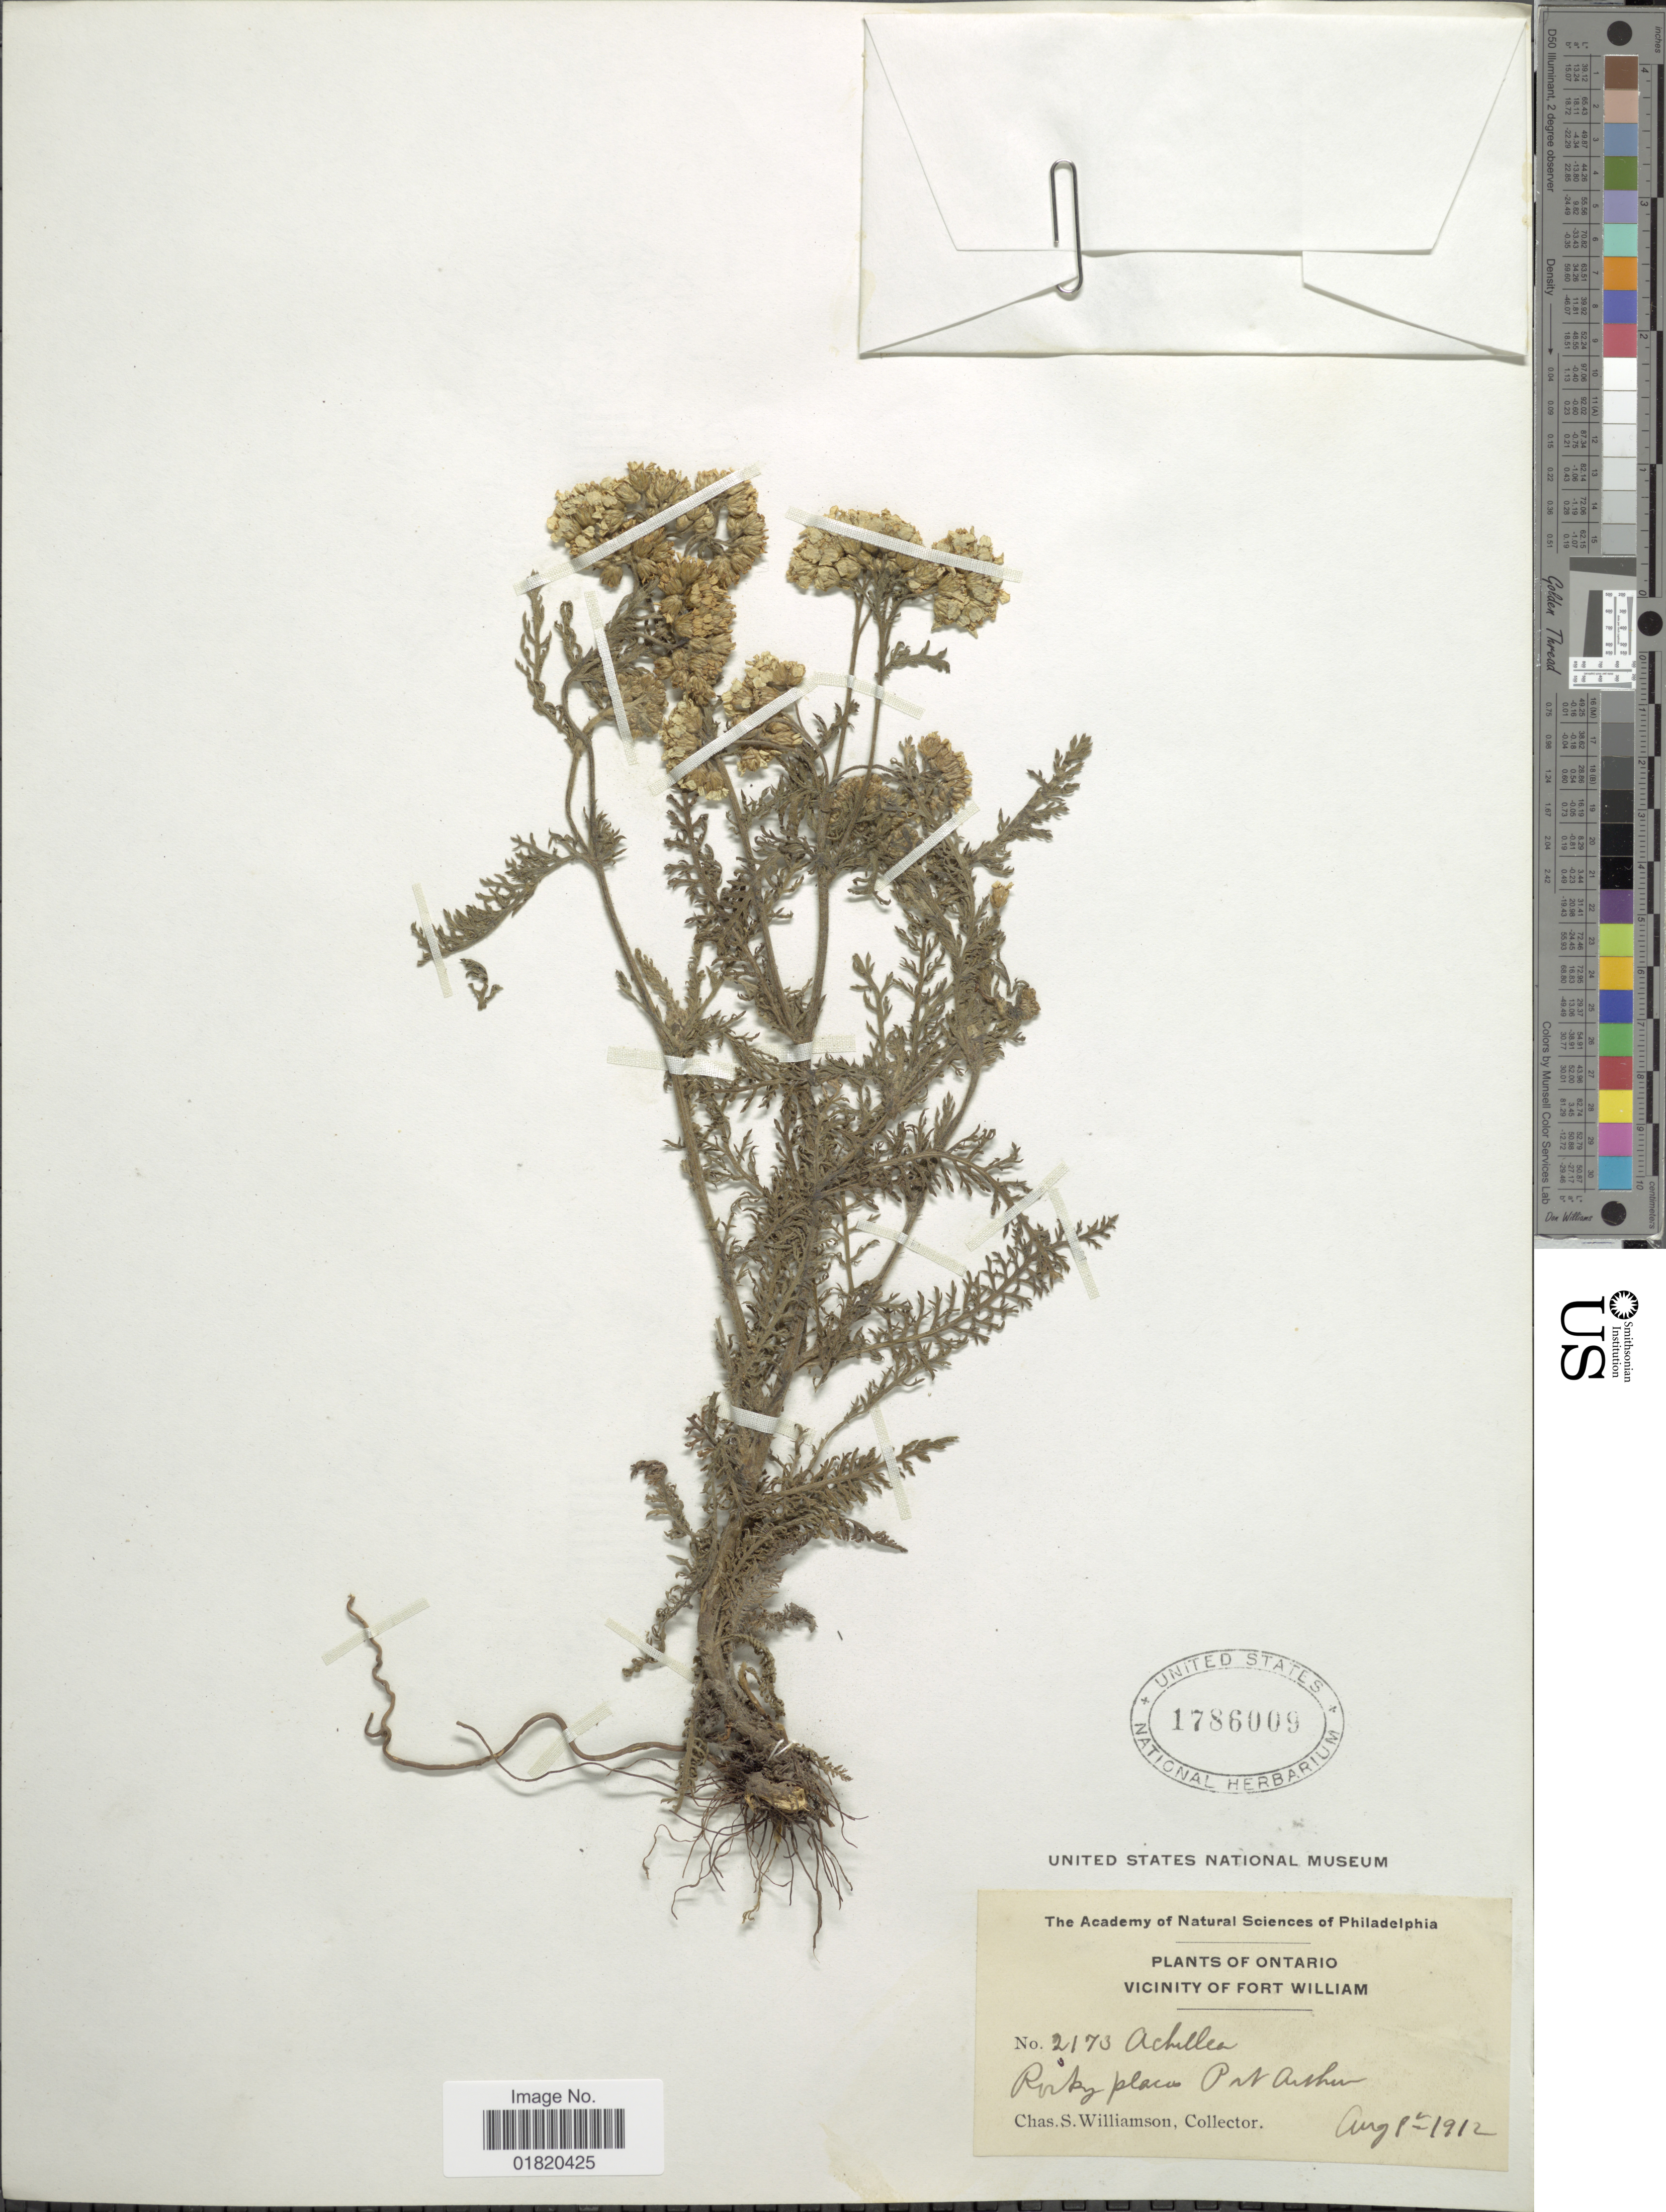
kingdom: Plantae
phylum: Tracheophyta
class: Magnoliopsida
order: Asterales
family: Asteraceae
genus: Achillea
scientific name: Achillea sp.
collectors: C. Williamson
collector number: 2173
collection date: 1912-08-08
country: Canada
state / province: Ontario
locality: Vicinity of Fort William. Port Arthur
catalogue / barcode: US 1786009